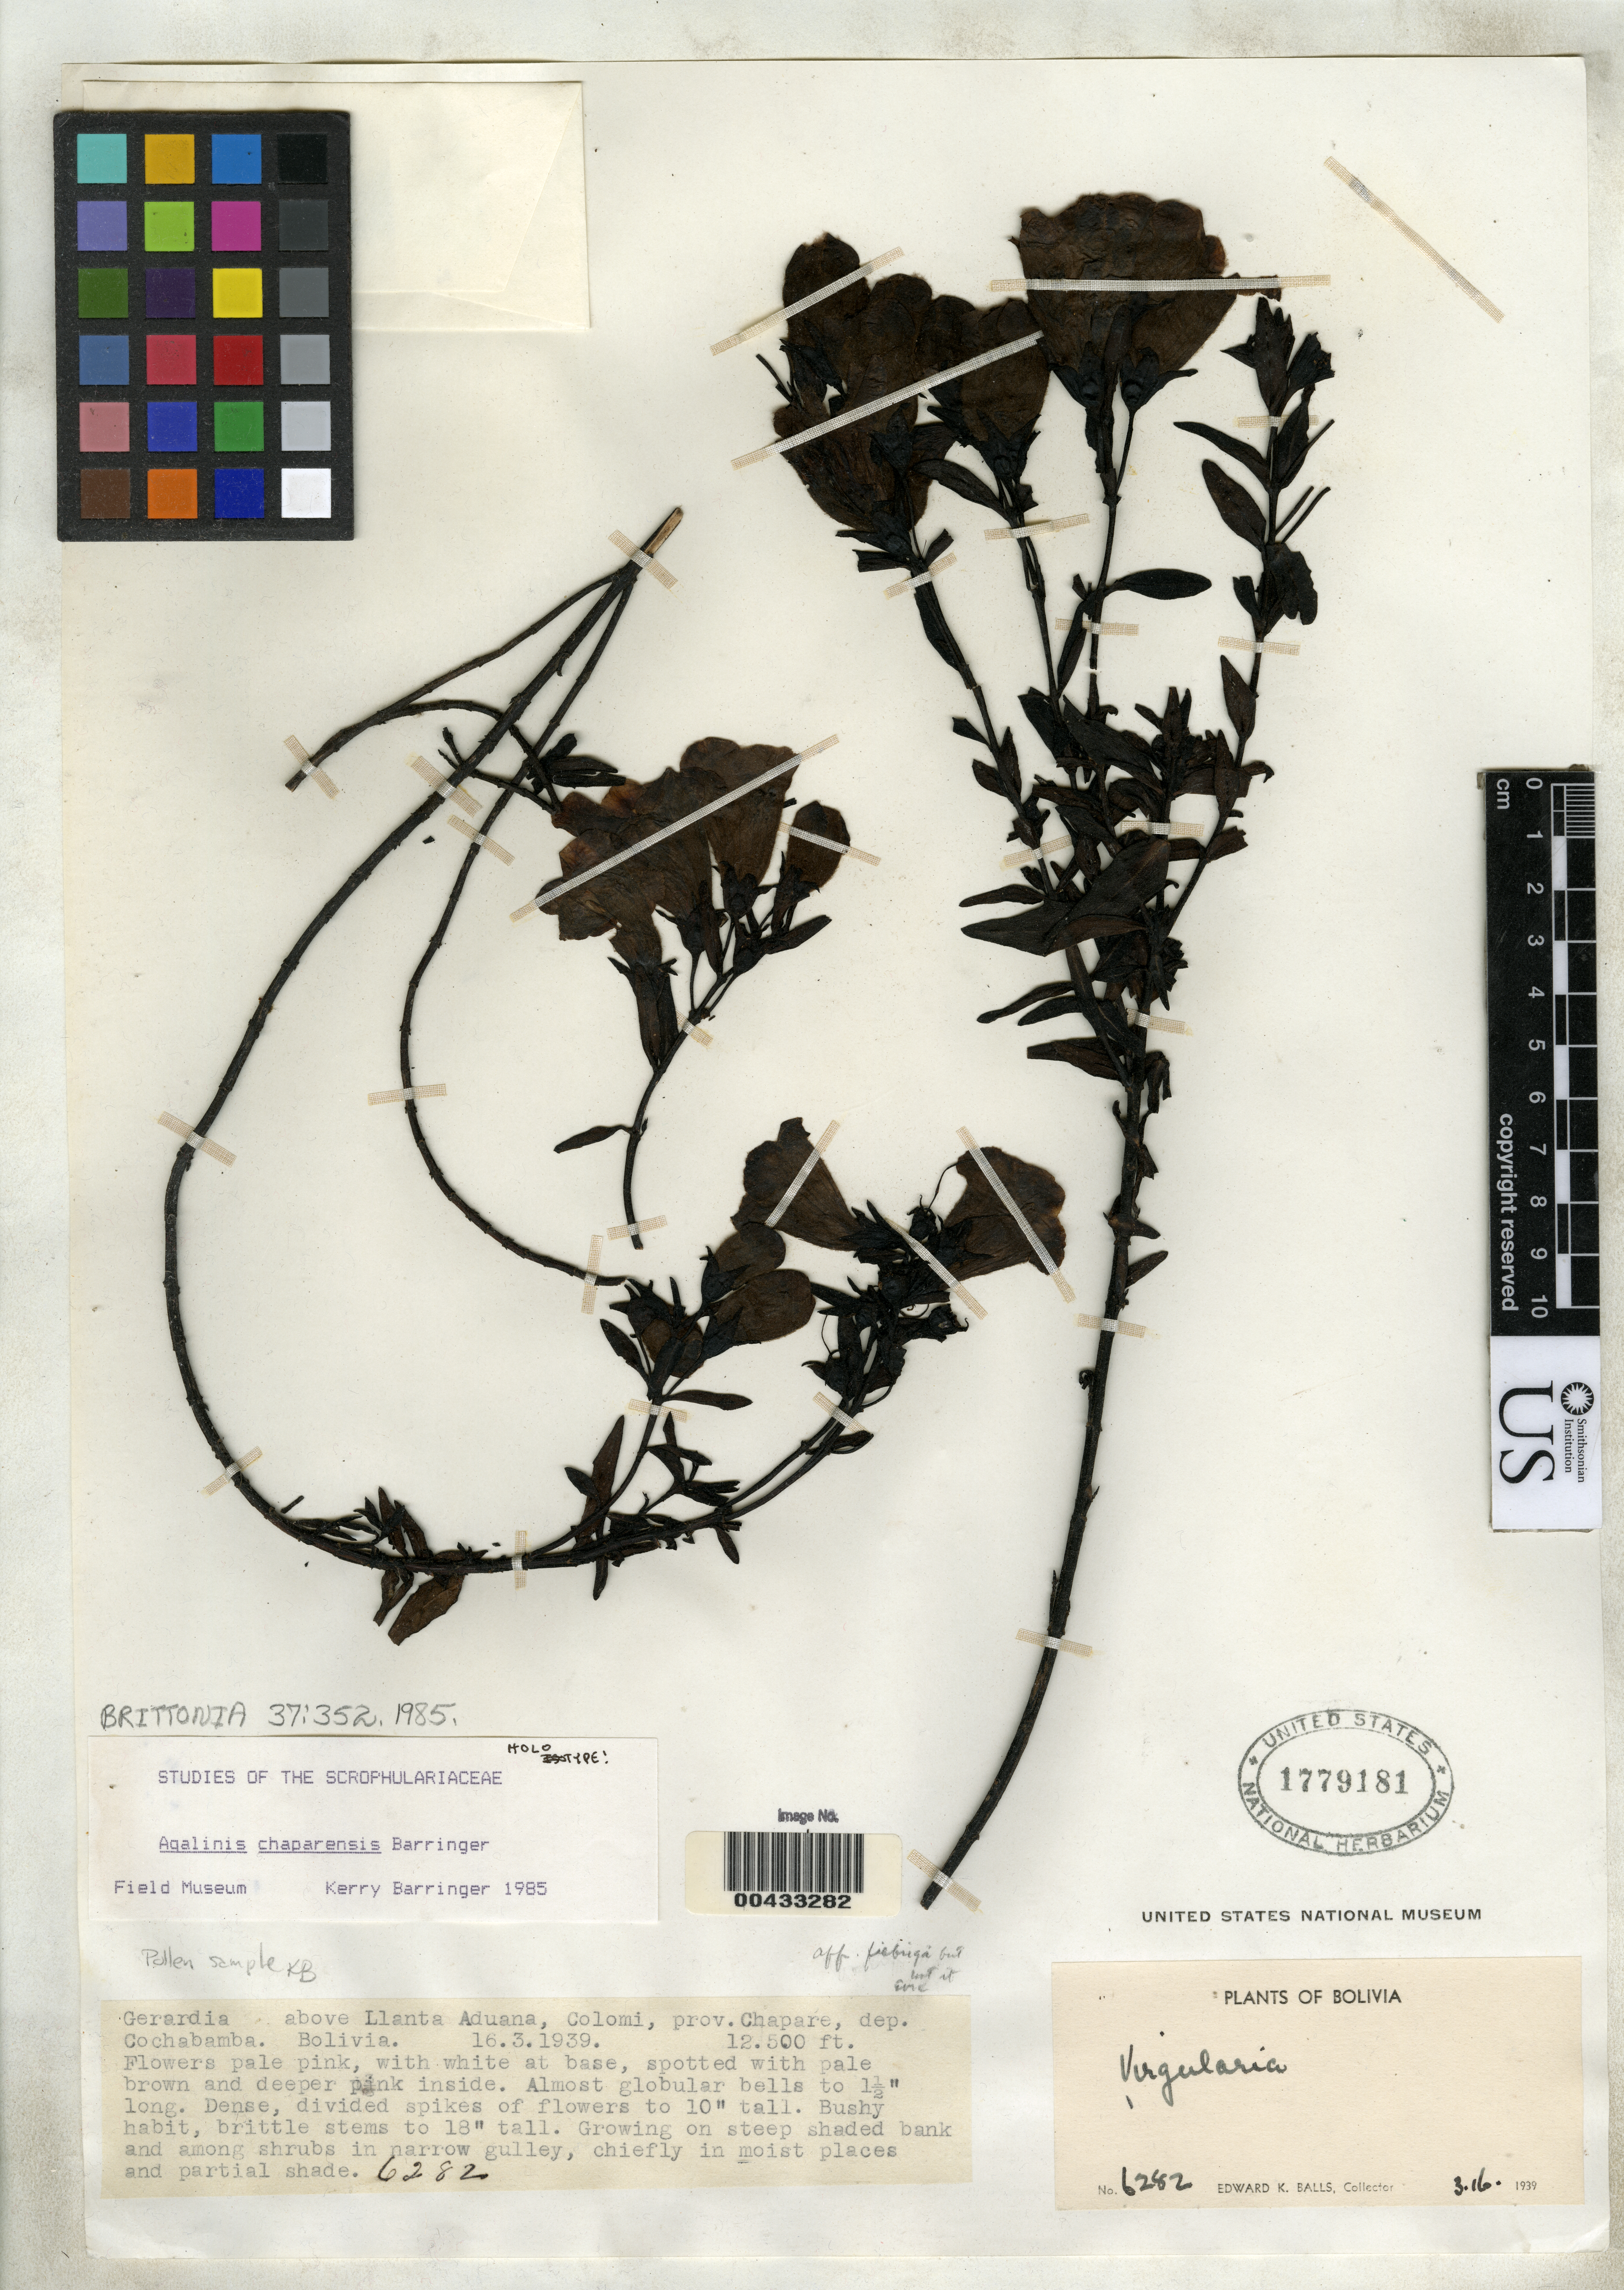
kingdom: Plantae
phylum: Tracheophyta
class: Magnoliopsida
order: Lamiales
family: Orobanchaceae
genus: Agalinis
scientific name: Agalinis chaparensis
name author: Barringer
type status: Holotype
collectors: E. K. Balls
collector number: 6282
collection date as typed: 16 Mar 1939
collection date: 1939-03-16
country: Bolivia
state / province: Cochabamba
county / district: Chaparé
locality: Above Llanta Aduana, Colomi.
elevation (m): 3810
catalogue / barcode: US 177981